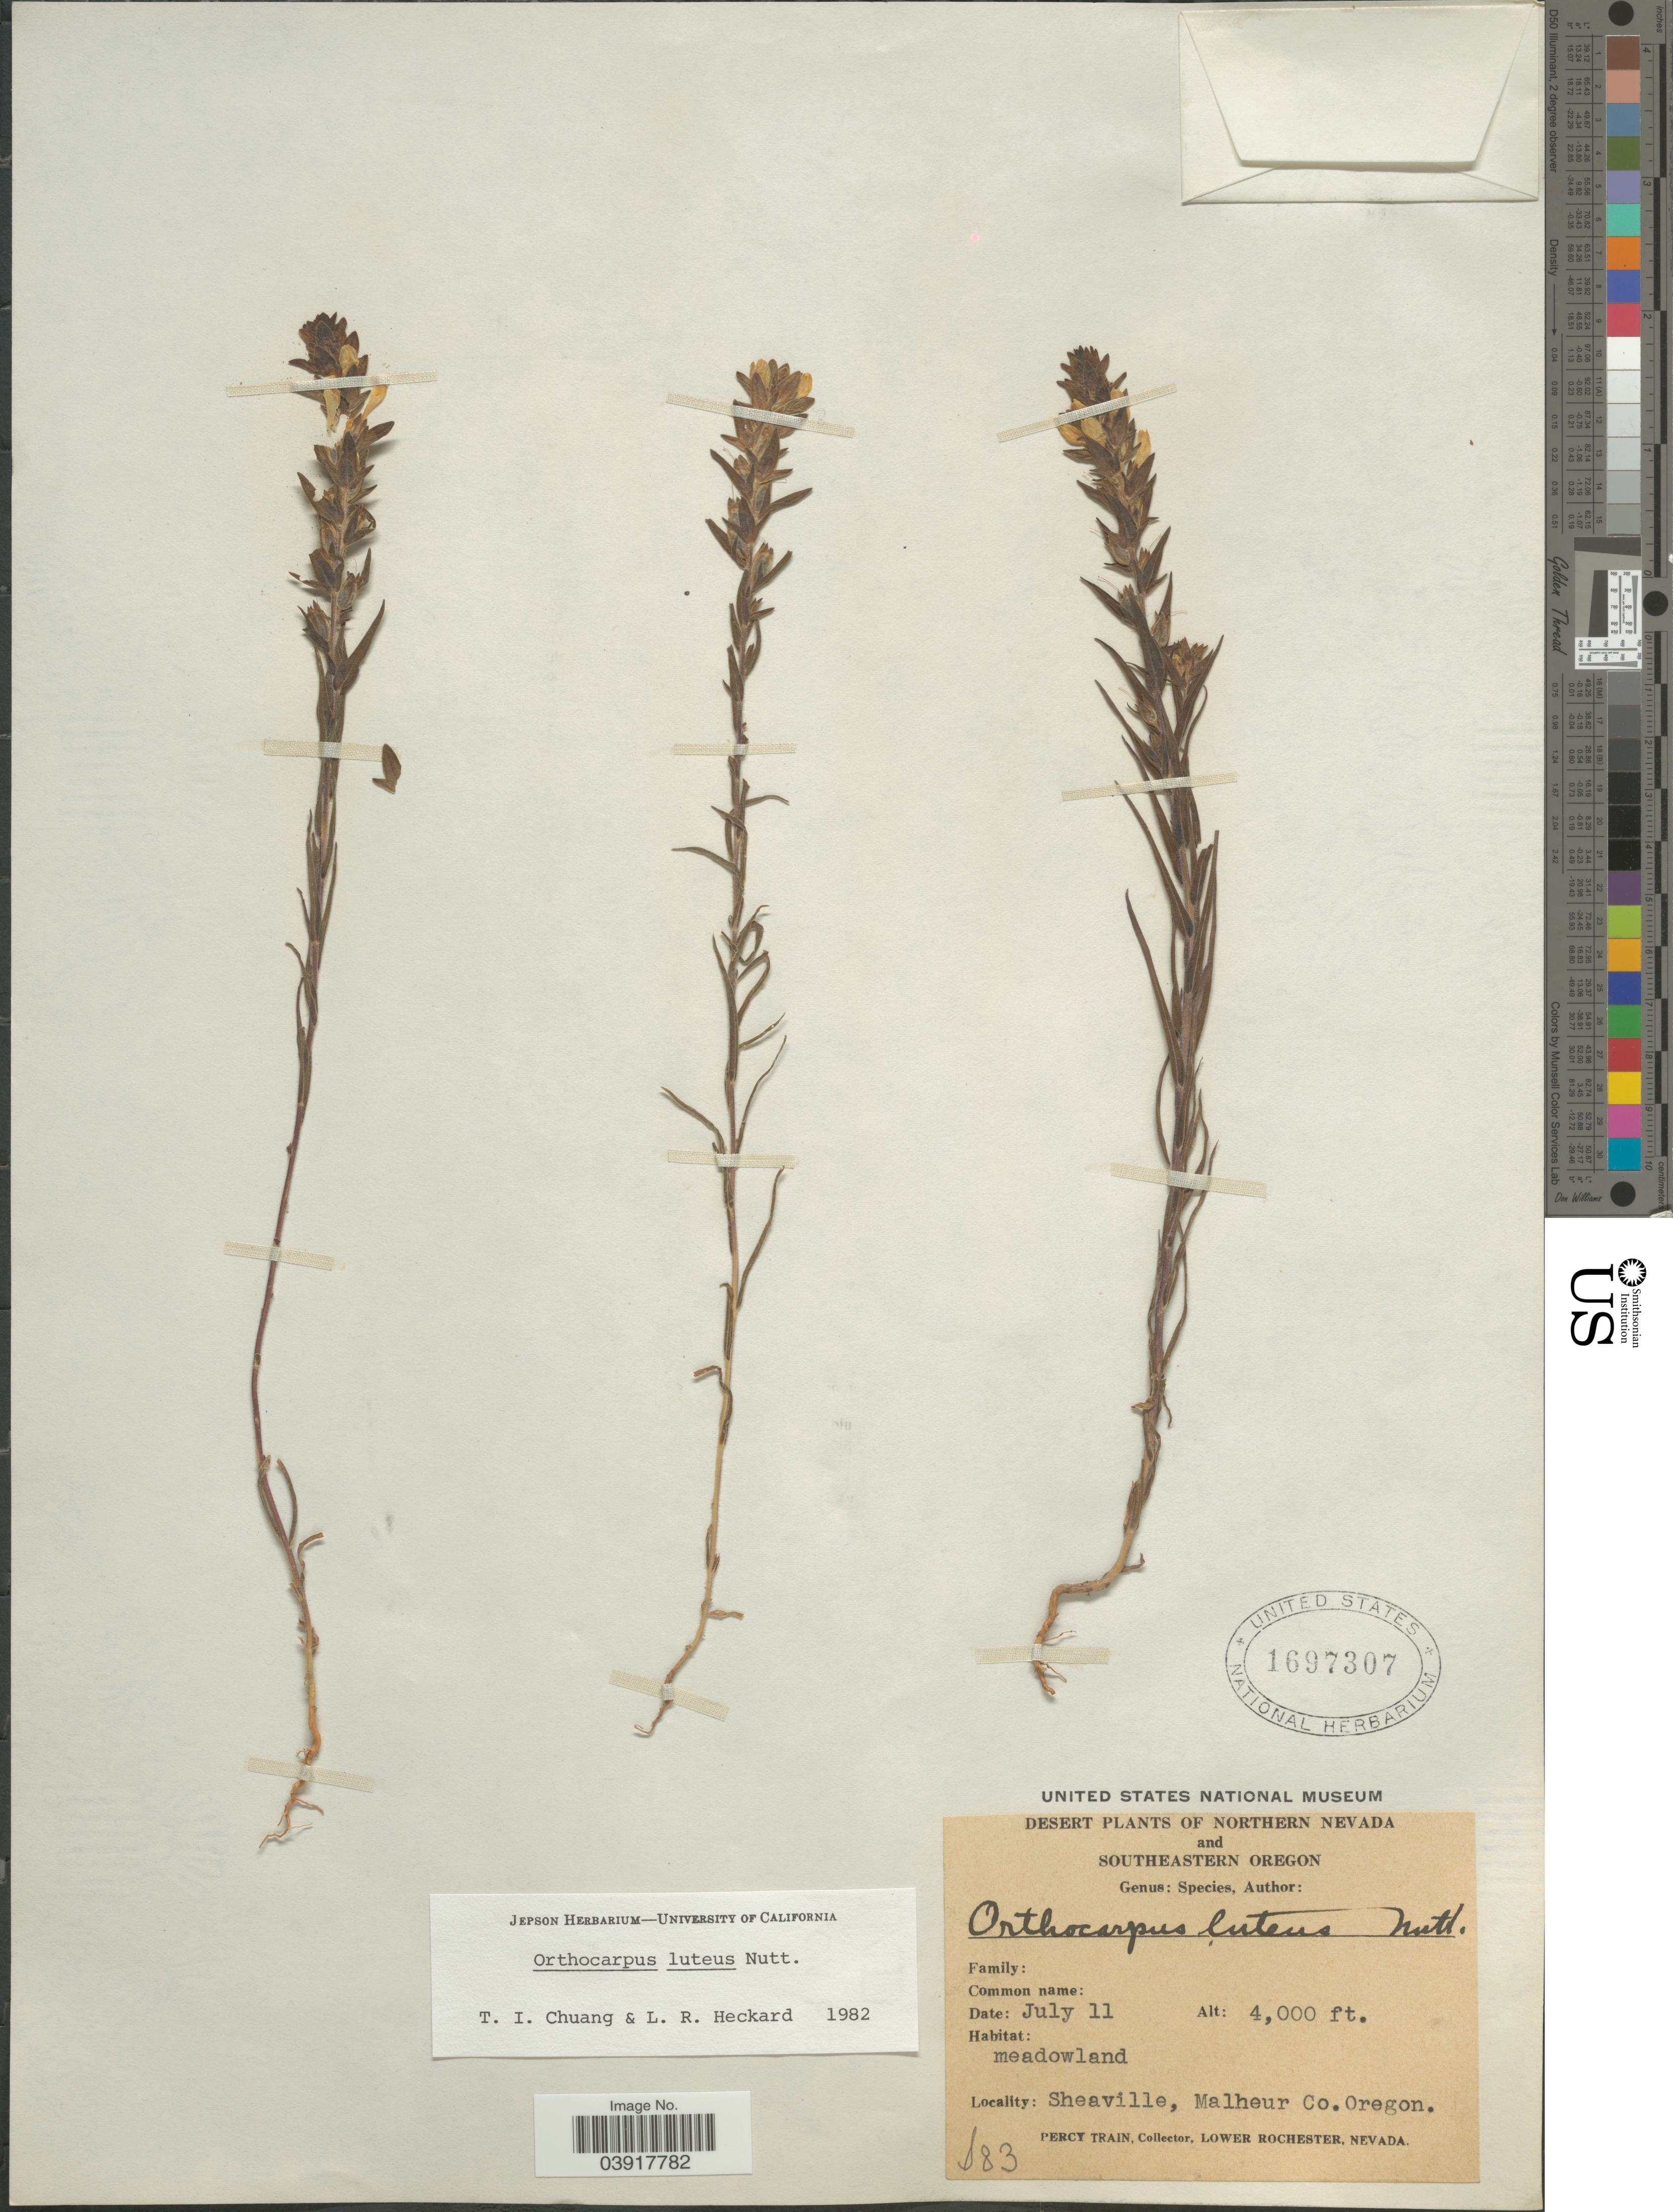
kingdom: Plantae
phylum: Tracheophyta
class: Magnoliopsida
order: Lamiales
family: Orobanchaceae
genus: Orthocarpus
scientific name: Orthocarpus luteus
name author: Nutt.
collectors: P. Train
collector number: S83*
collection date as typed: Transcribed d/m/y: /7/11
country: United States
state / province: Oregon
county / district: Malheur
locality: Southeastern Oregon. Sheaville, Malheur Co.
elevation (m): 1219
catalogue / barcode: US 1697307